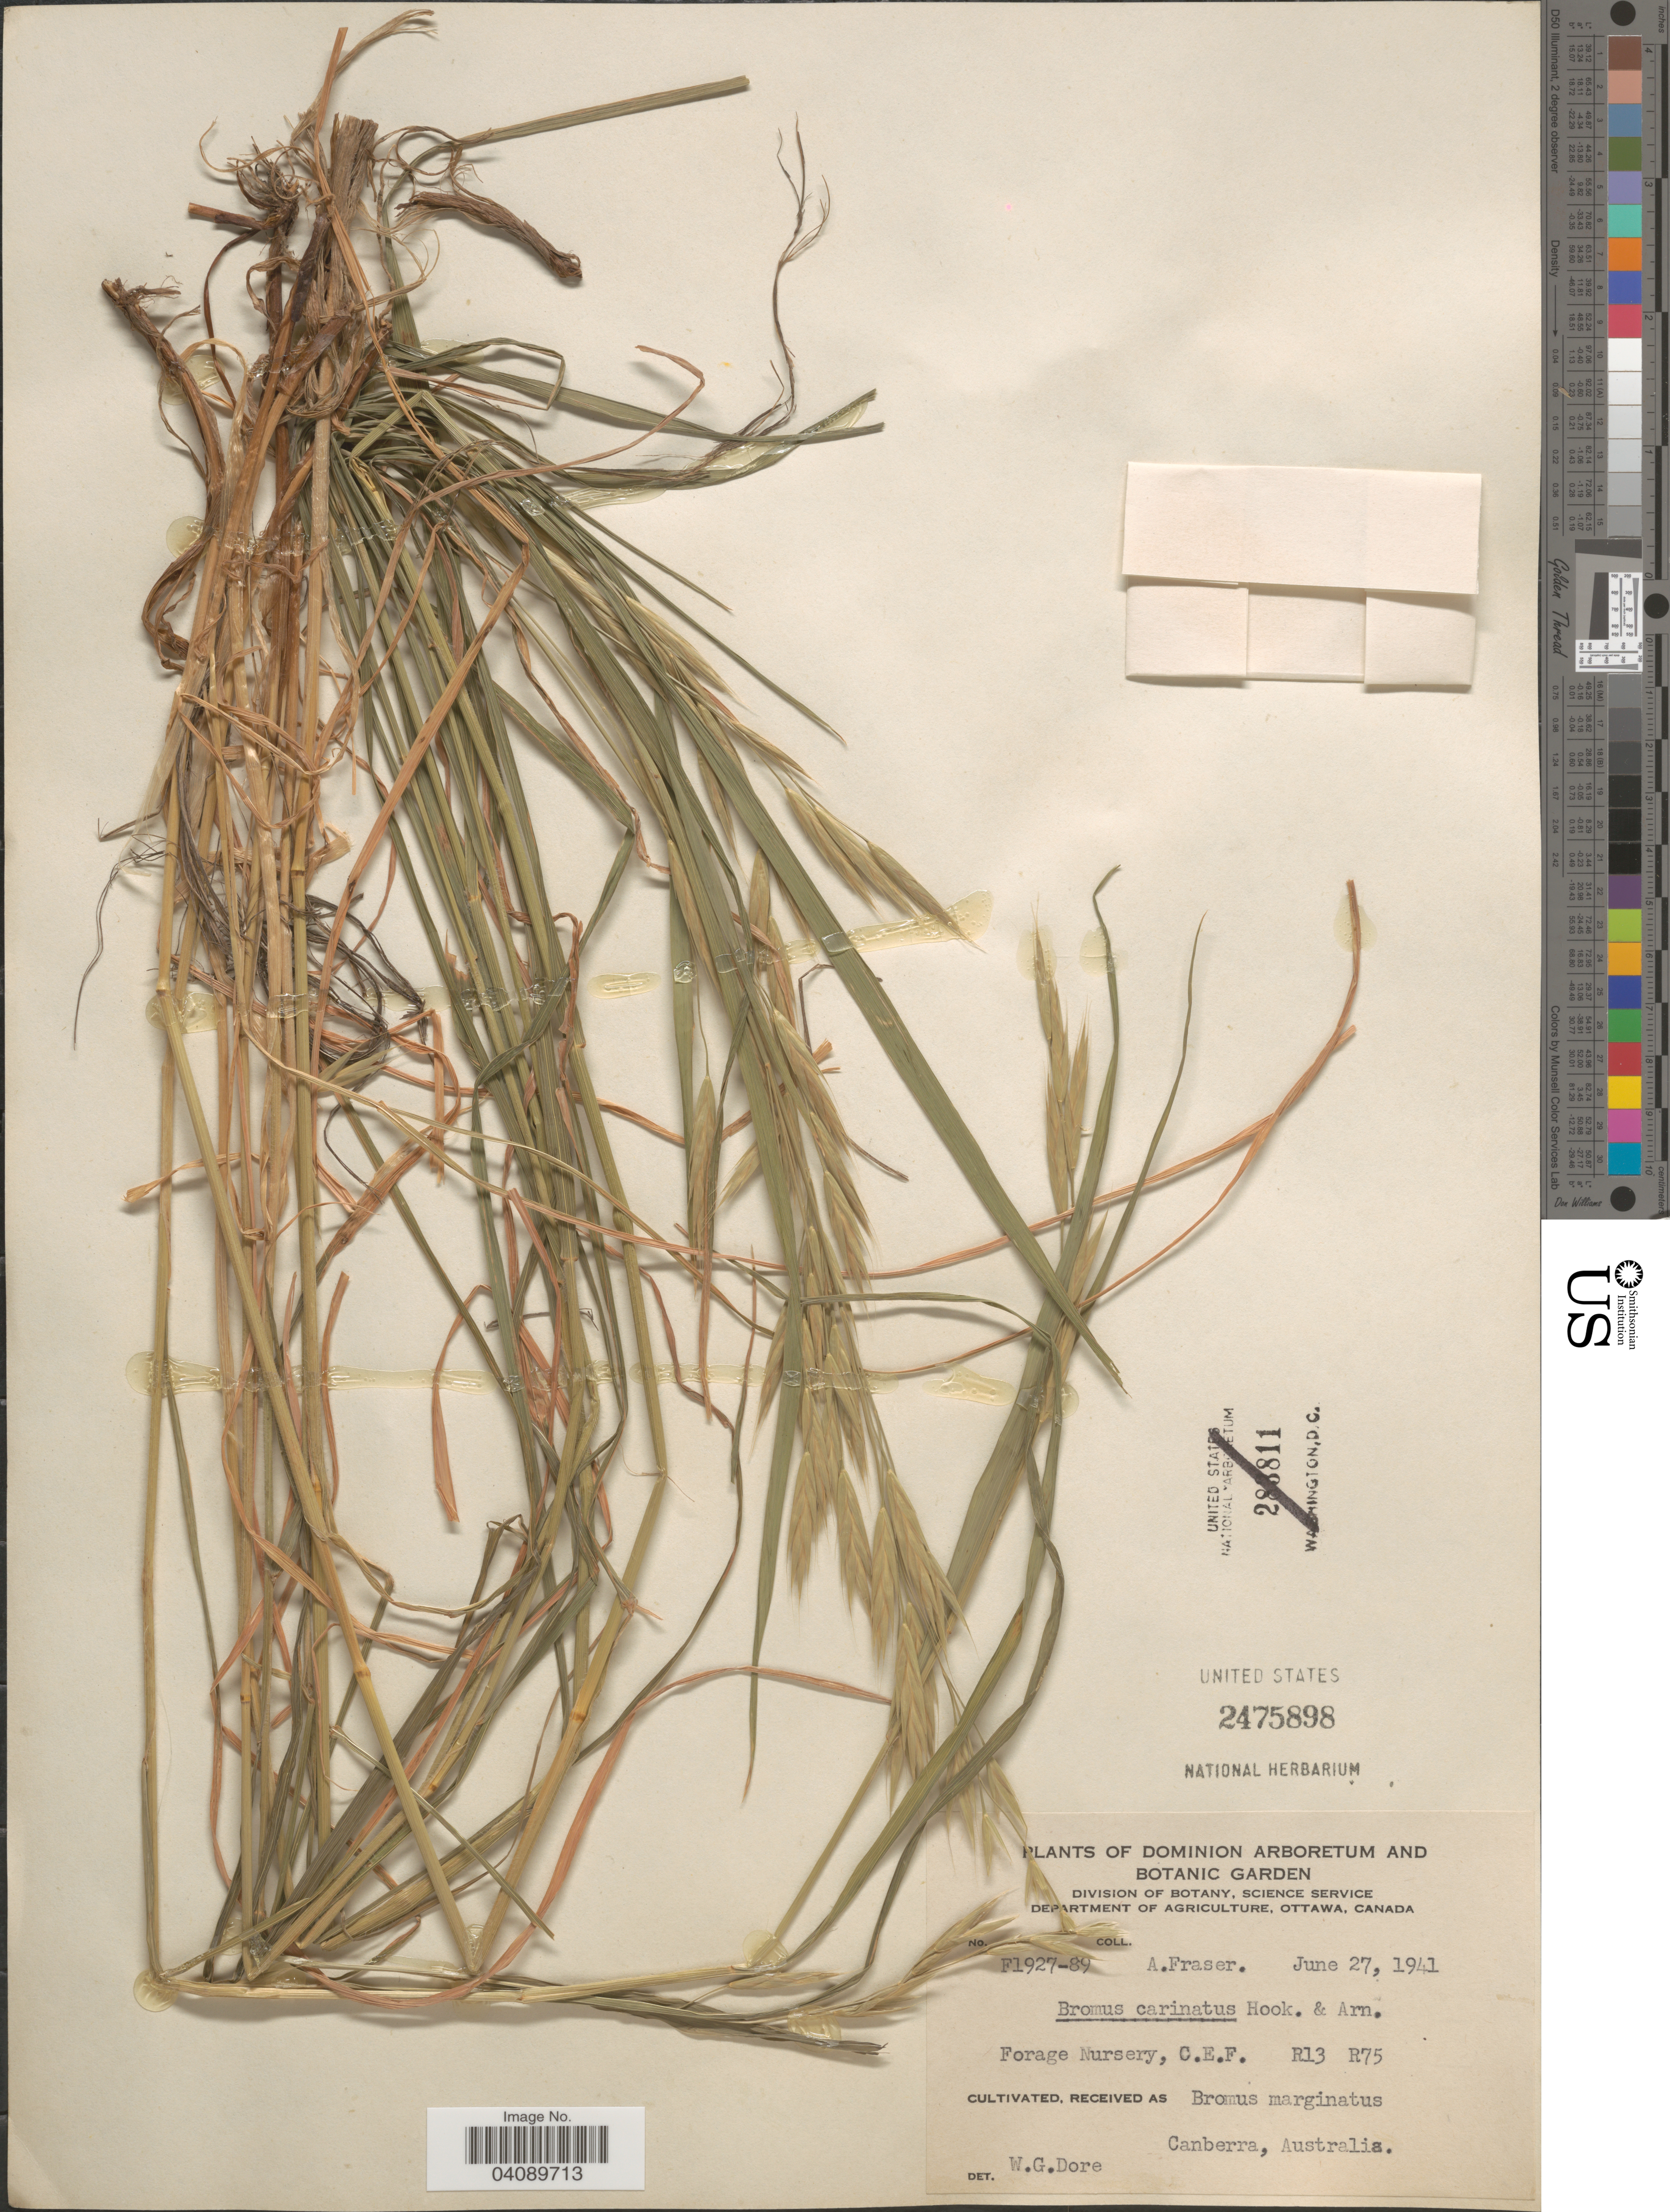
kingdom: Plantae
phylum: Tracheophyta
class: Liliopsida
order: Poales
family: Poaceae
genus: Bromus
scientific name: Bromus carinatus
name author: Hook. & Arn.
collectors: A. Fraser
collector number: F1927-89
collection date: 1941-06-27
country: Canada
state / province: Ontario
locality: Dominion Arboretum and Botanic Garden. Forage Nursery, C.E.F. R13 R75.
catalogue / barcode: US 2475898